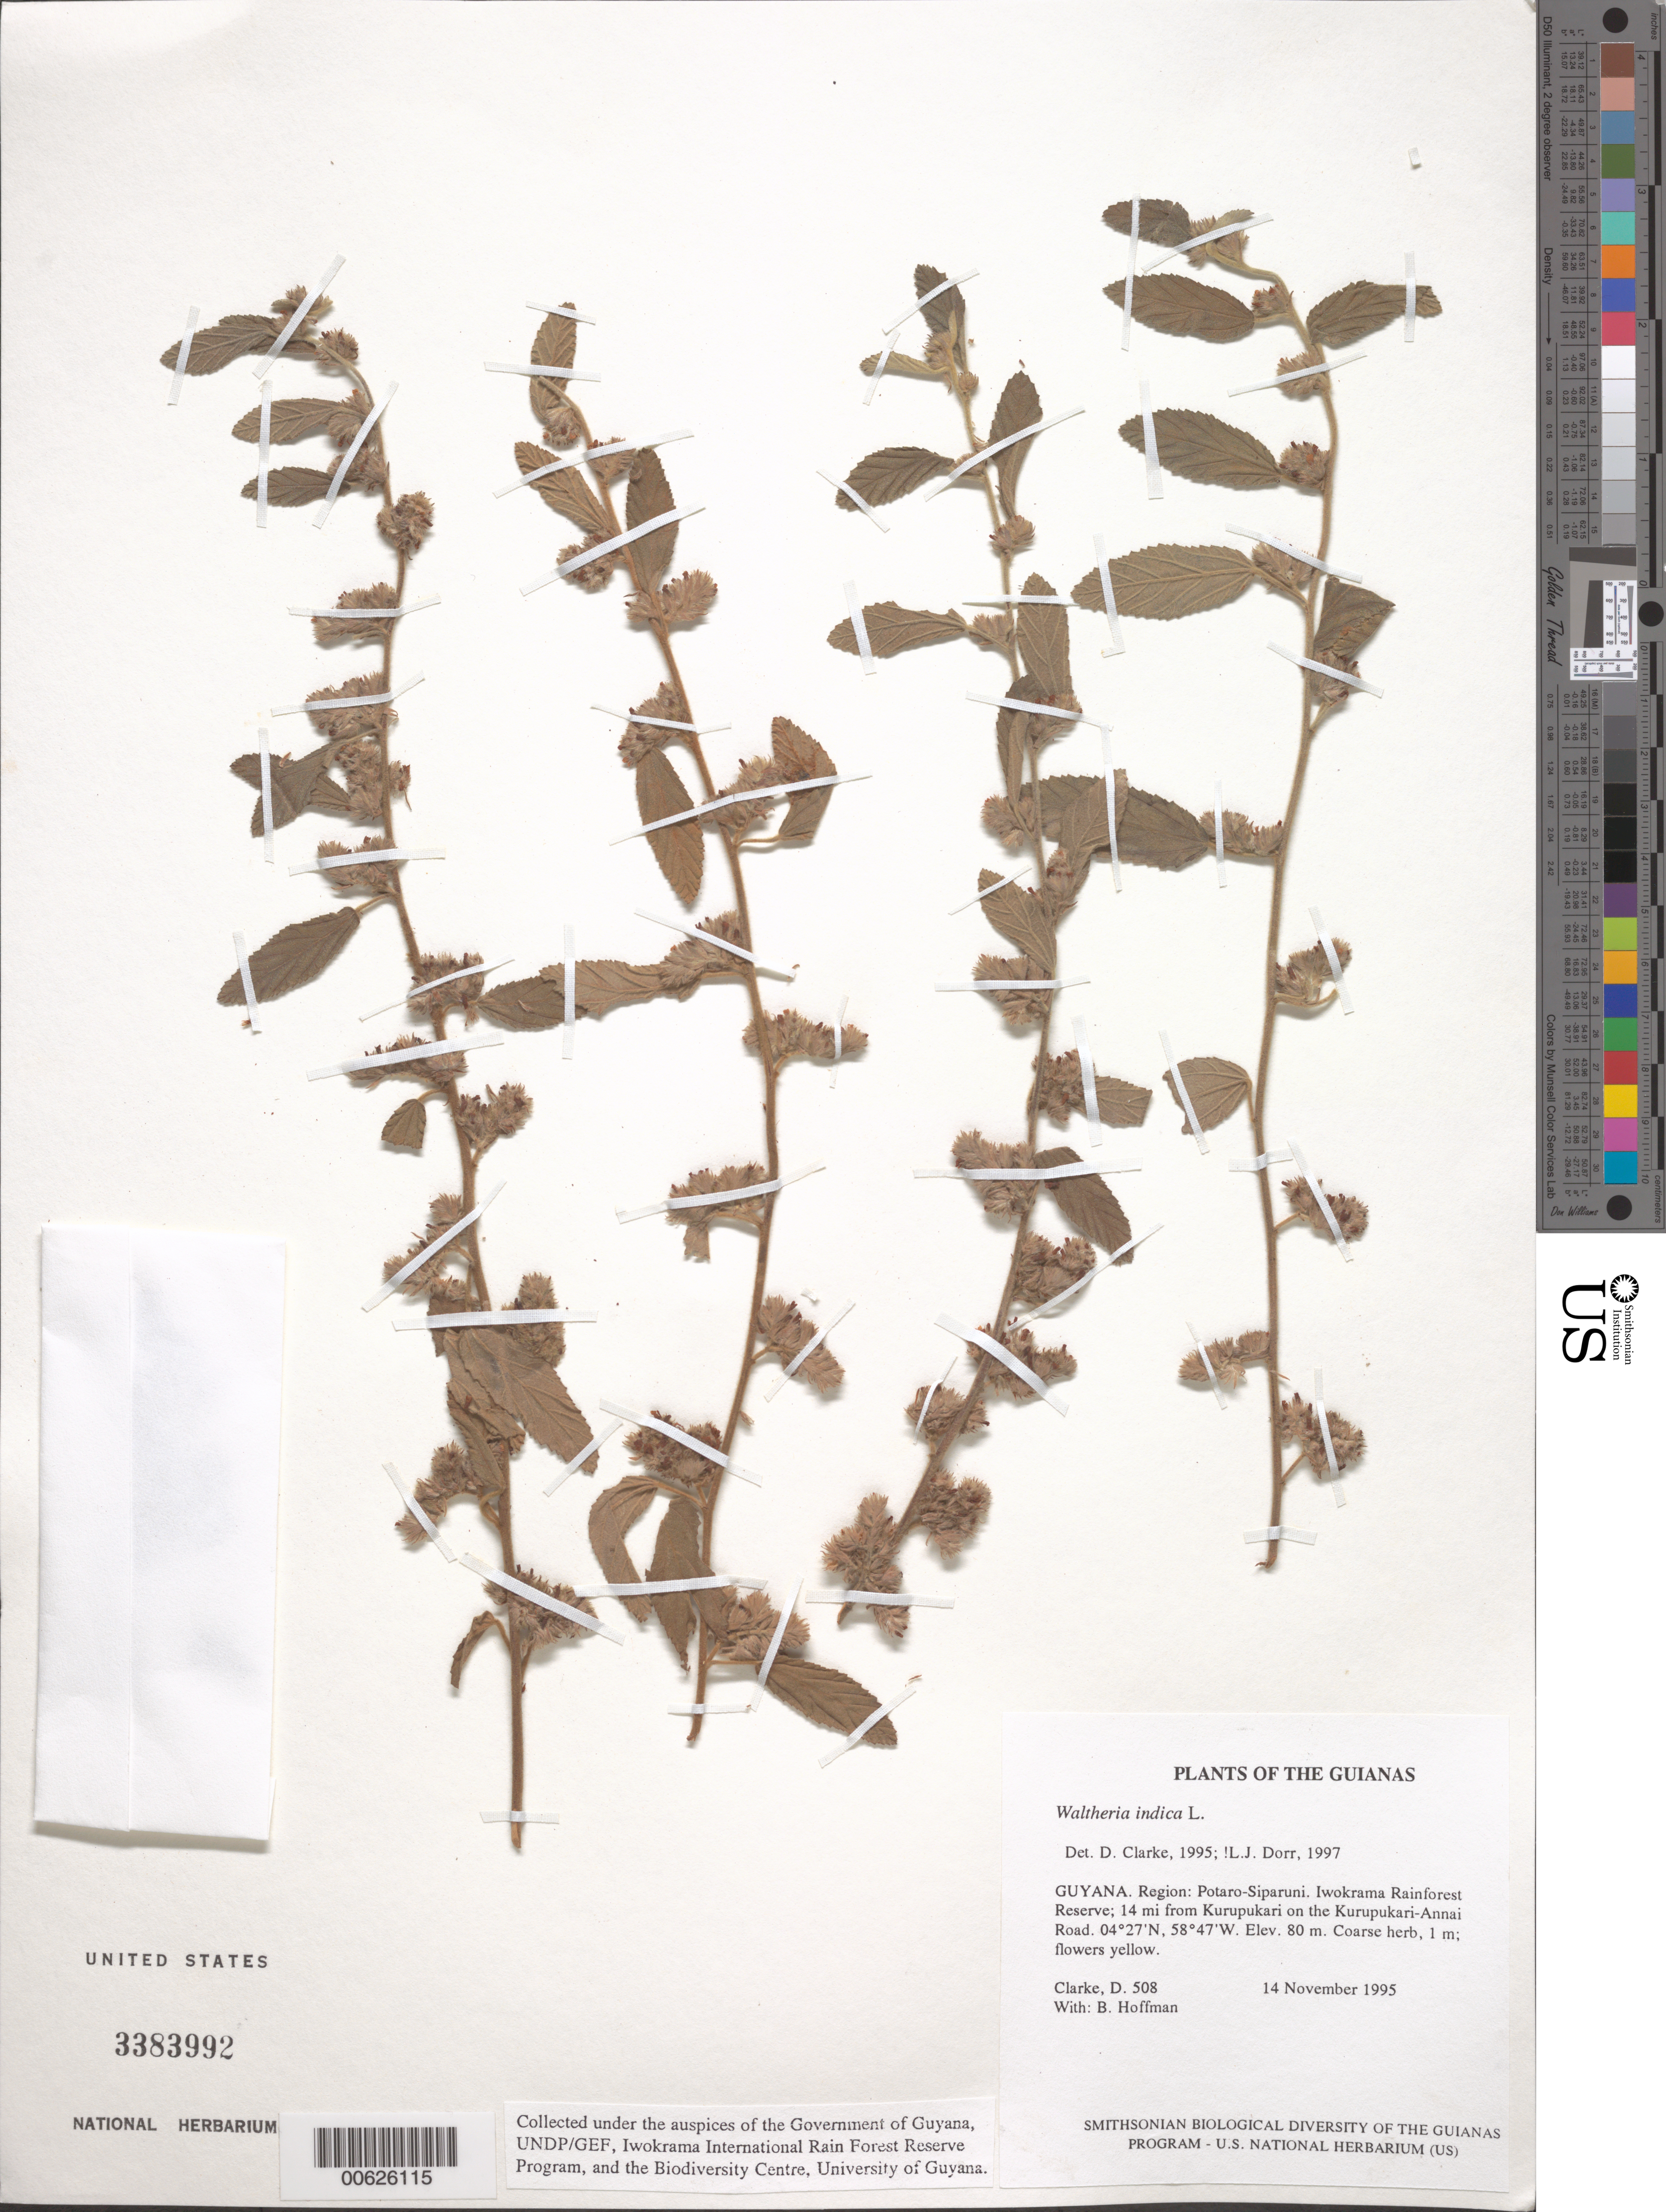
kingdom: Plantae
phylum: Tracheophyta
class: Magnoliopsida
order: Malvales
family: Malvaceae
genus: Waltheria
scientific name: Waltheria indica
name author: L.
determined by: Dorr, L. J., (BOT), Smithsonian Institution - National Museum of Natural History (UNITED STATES)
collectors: H. D. Clarke & B. Hoffman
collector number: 508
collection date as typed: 14 November 1995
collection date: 1995-11-14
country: Guyana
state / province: Potaro-Siparuni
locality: Iwokrama Rainforest Reserve; 14 mi from Kurupukari on the Kurupukari-Annai Road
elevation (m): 80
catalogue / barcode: US 3383992